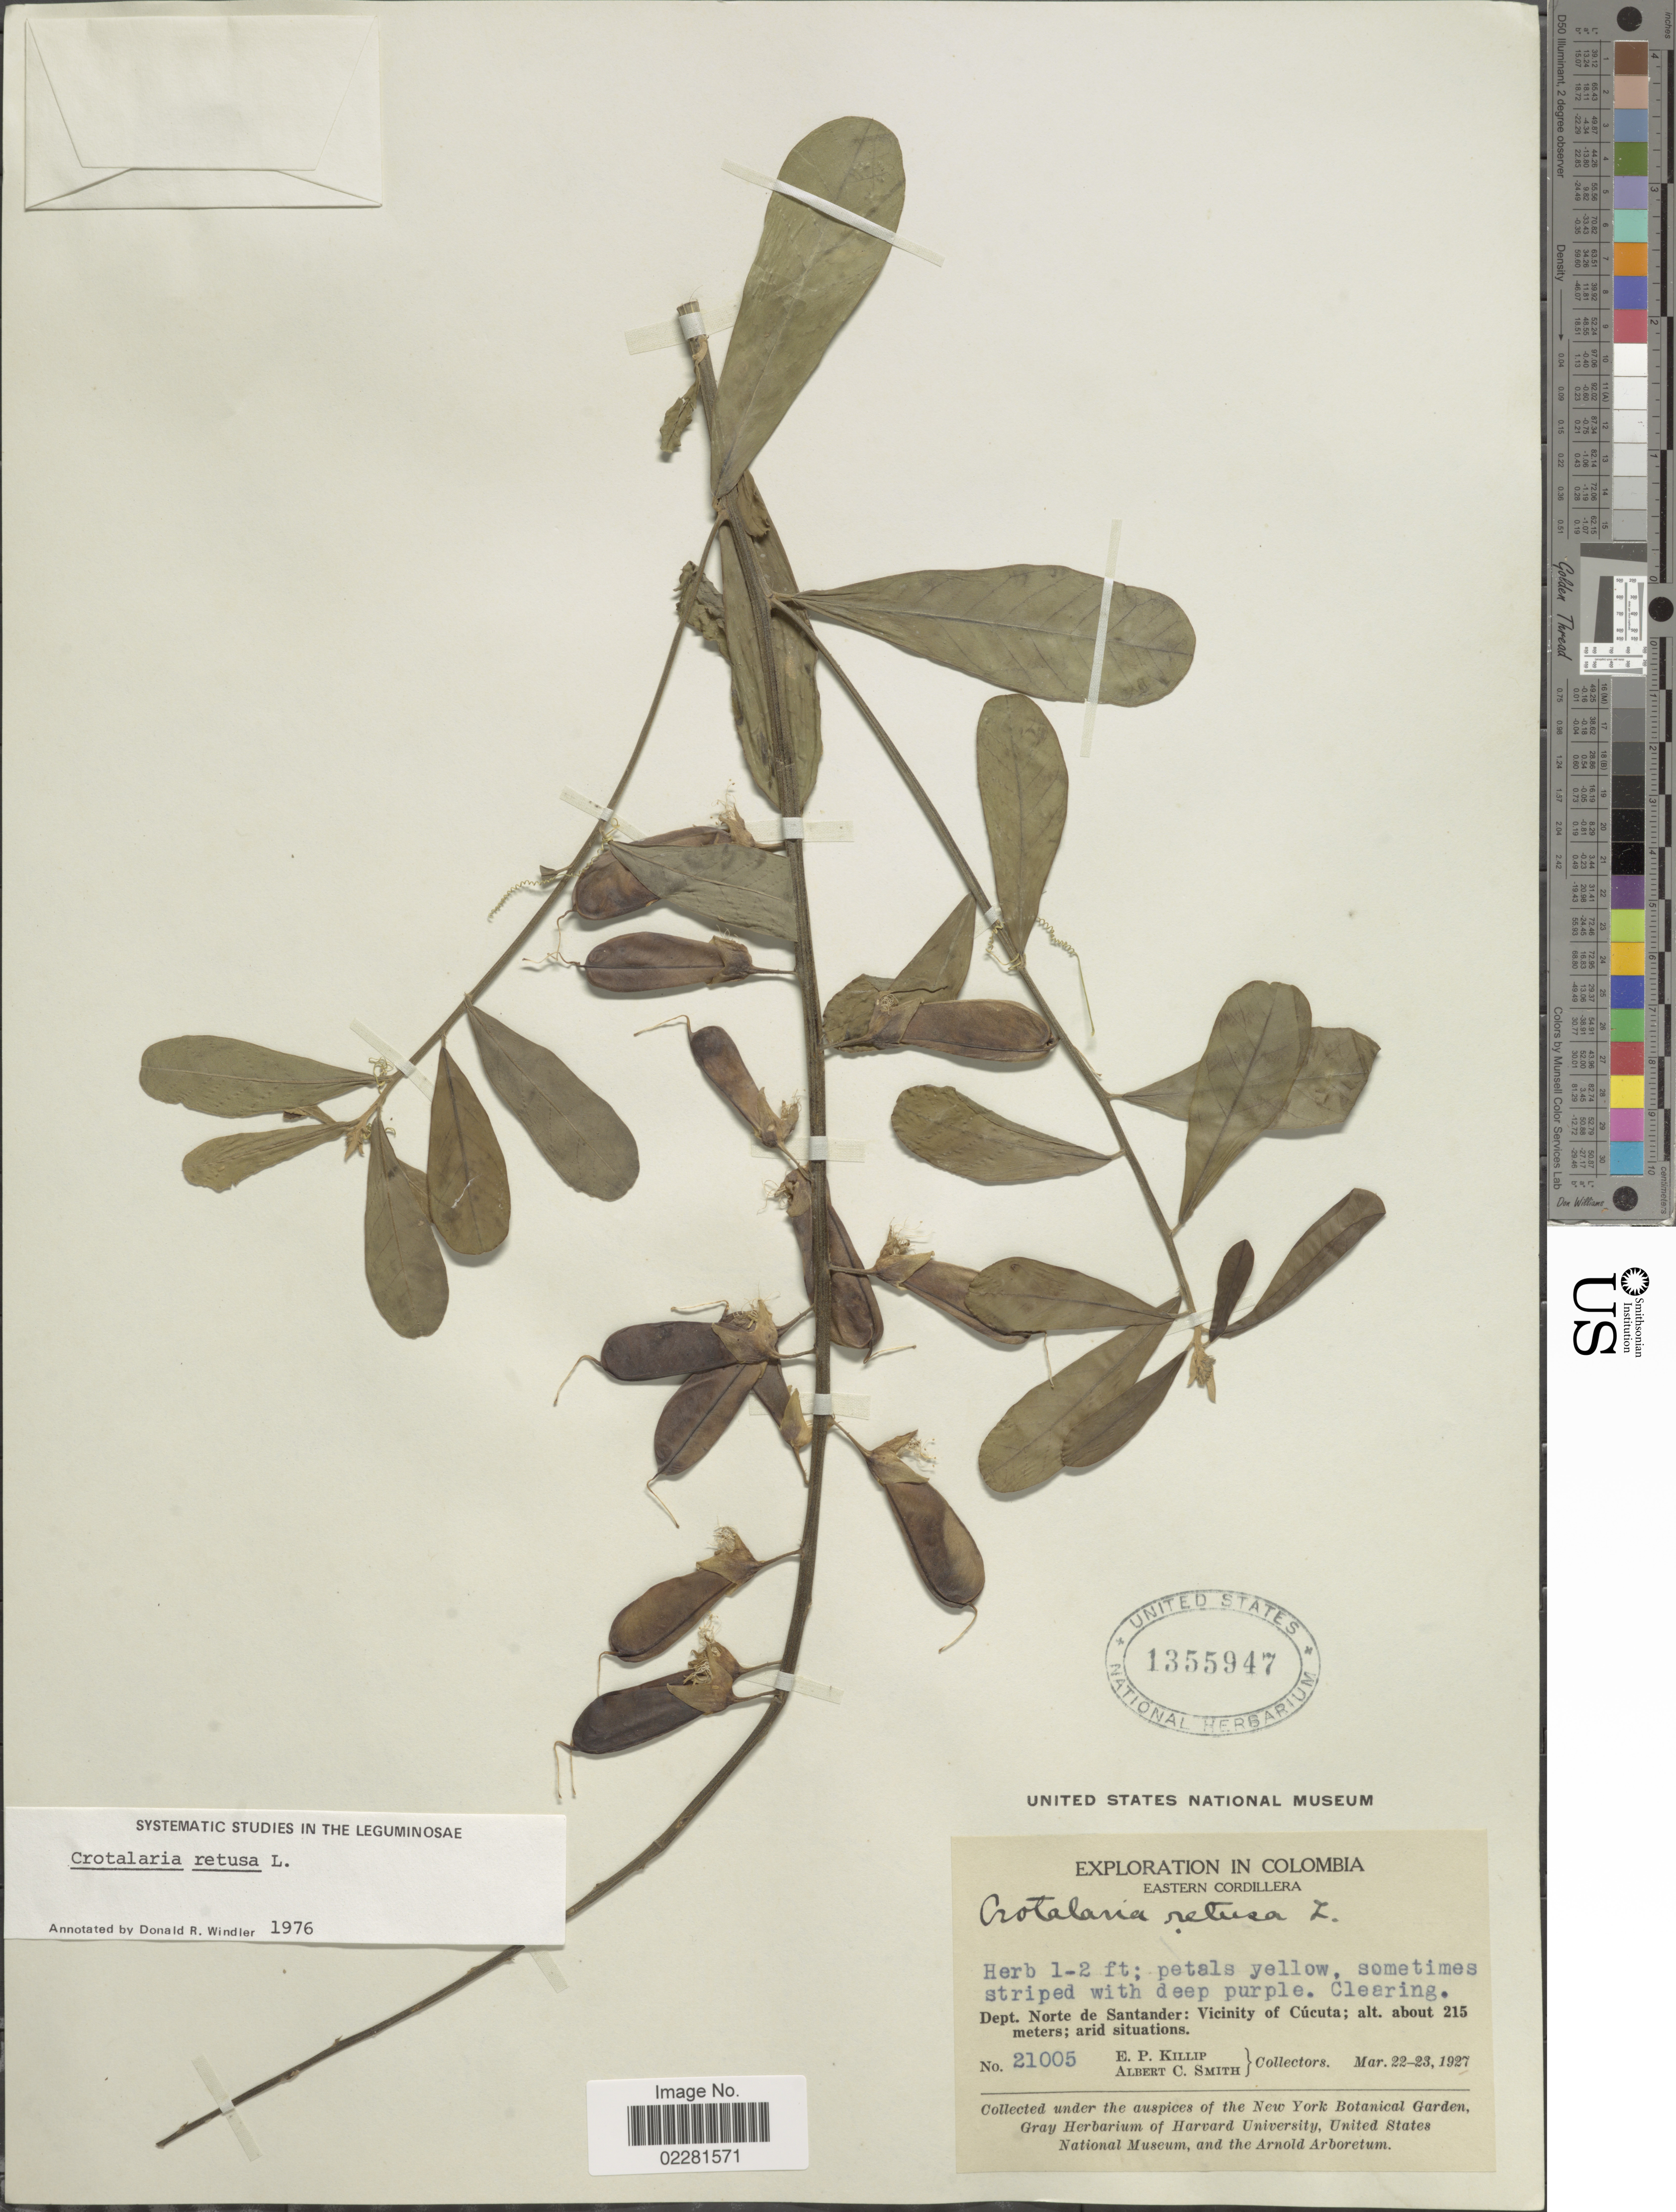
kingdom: Plantae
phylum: Tracheophyta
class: Magnoliopsida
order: Fabales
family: Fabaceae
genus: Crotalaria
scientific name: Crotalaria retusa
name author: L.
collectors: E. P. Killip & A. C. Smith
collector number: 21005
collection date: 1927-03-22/1927-03-23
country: Colombia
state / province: Norte de Santander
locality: Eastern Cordillera, Vicinity of Cucuta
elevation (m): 215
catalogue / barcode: US 1355947